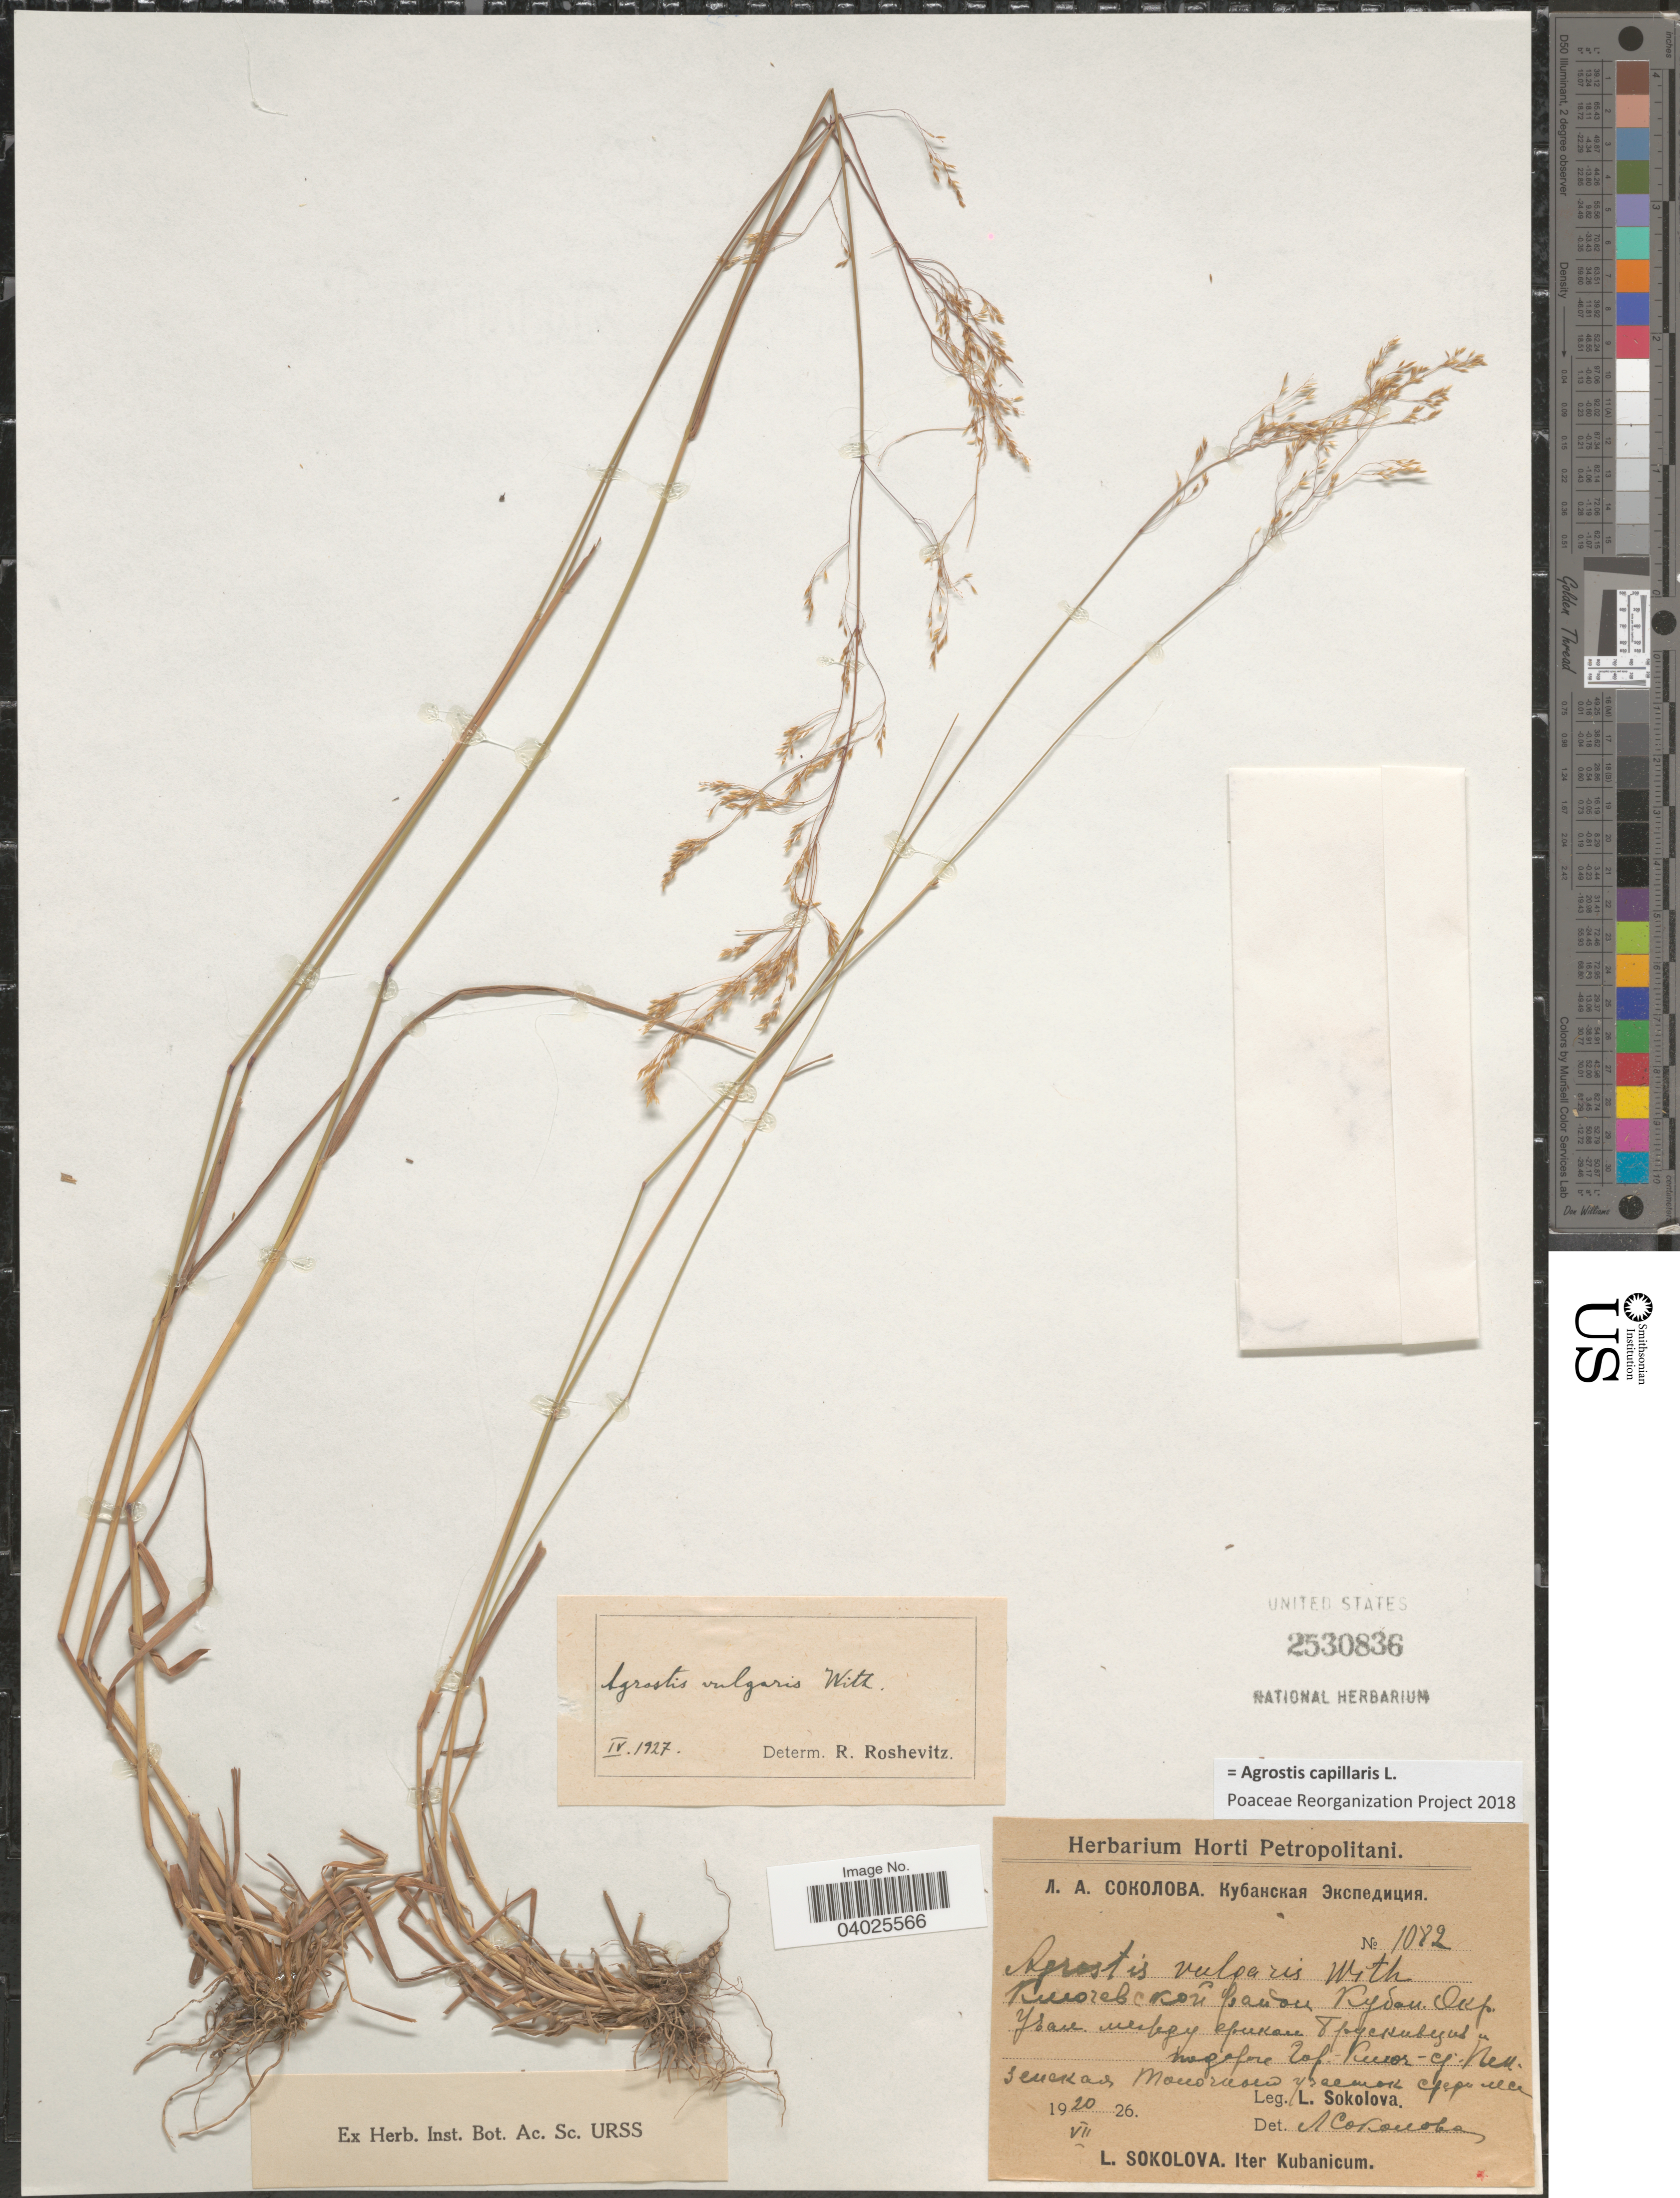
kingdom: Plantae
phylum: Tracheophyta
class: Liliopsida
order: Poales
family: Poaceae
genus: Agrostis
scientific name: Agrostis capillaris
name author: L.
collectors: L. Sokolova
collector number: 1082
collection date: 1926-07-20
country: Russian Federation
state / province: Krasnodar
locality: Iter Kubanicum. On road to Goryachiy Klyuch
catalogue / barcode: US 2530836